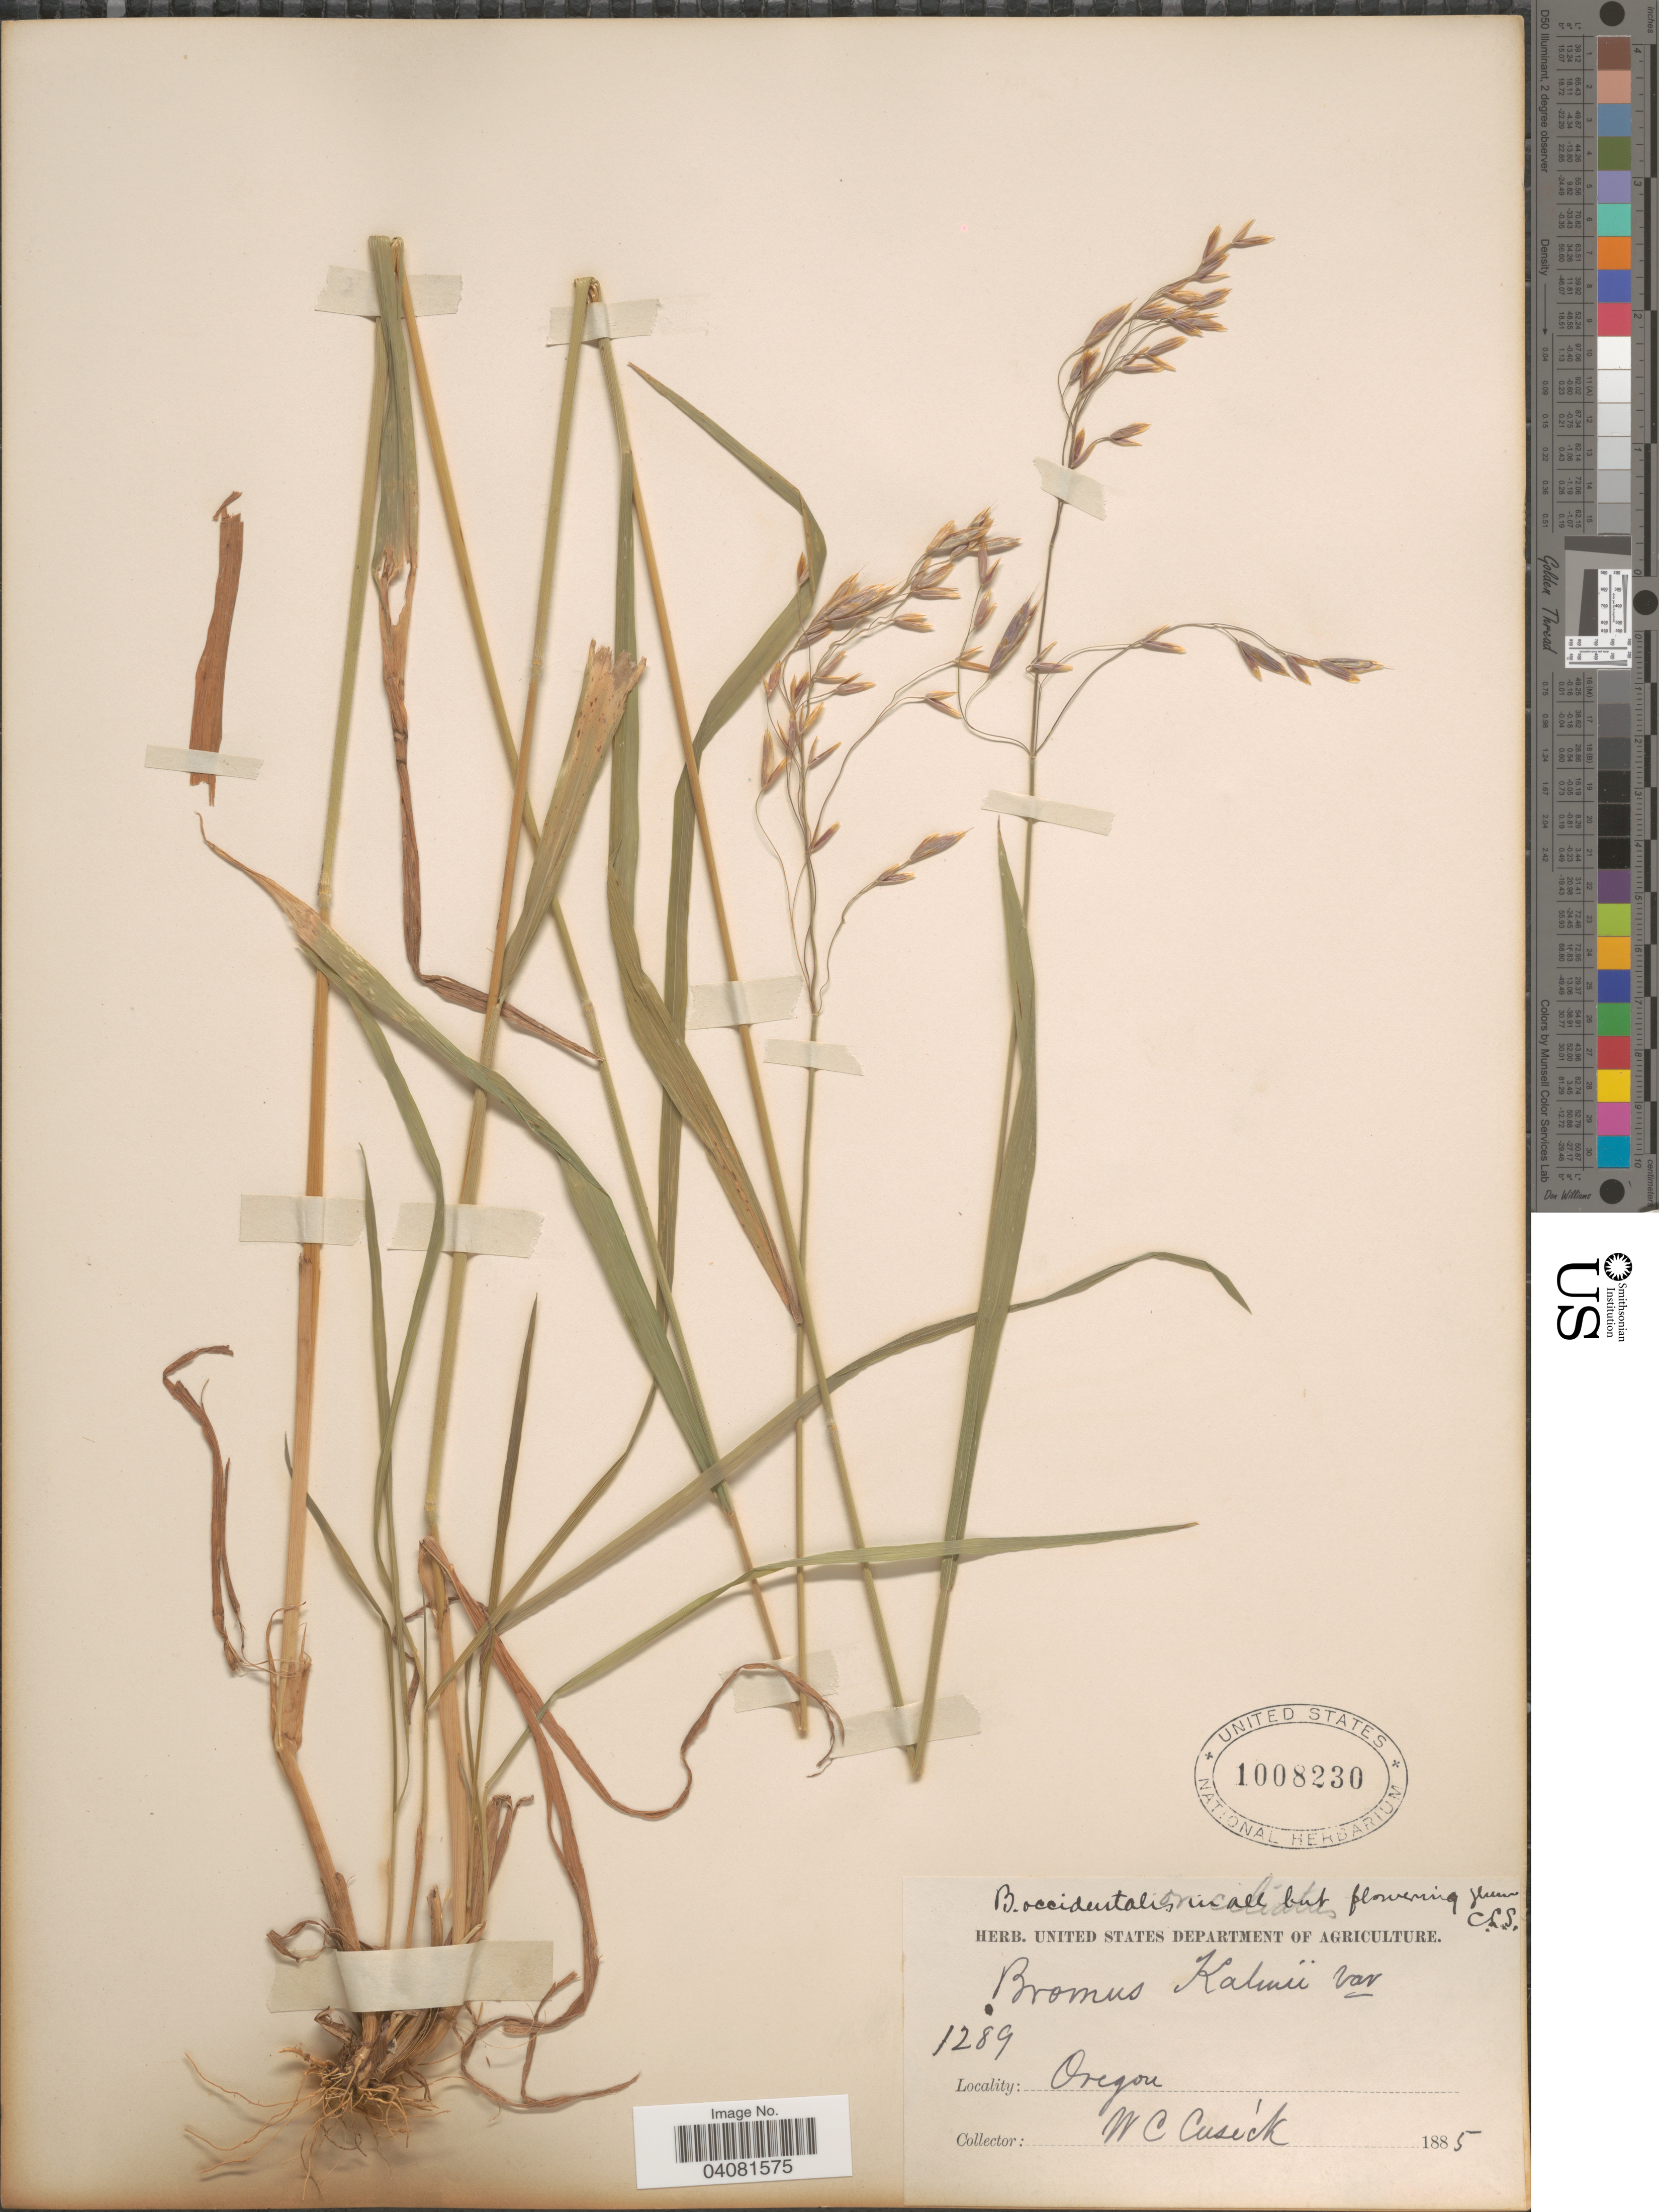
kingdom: Plantae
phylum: Tracheophyta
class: Liliopsida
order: Poales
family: Poaceae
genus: Bromus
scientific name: Bromus ciliatus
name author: L.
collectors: W. C. Cusick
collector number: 1289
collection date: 1885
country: United States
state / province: Oregon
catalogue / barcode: US 1008230